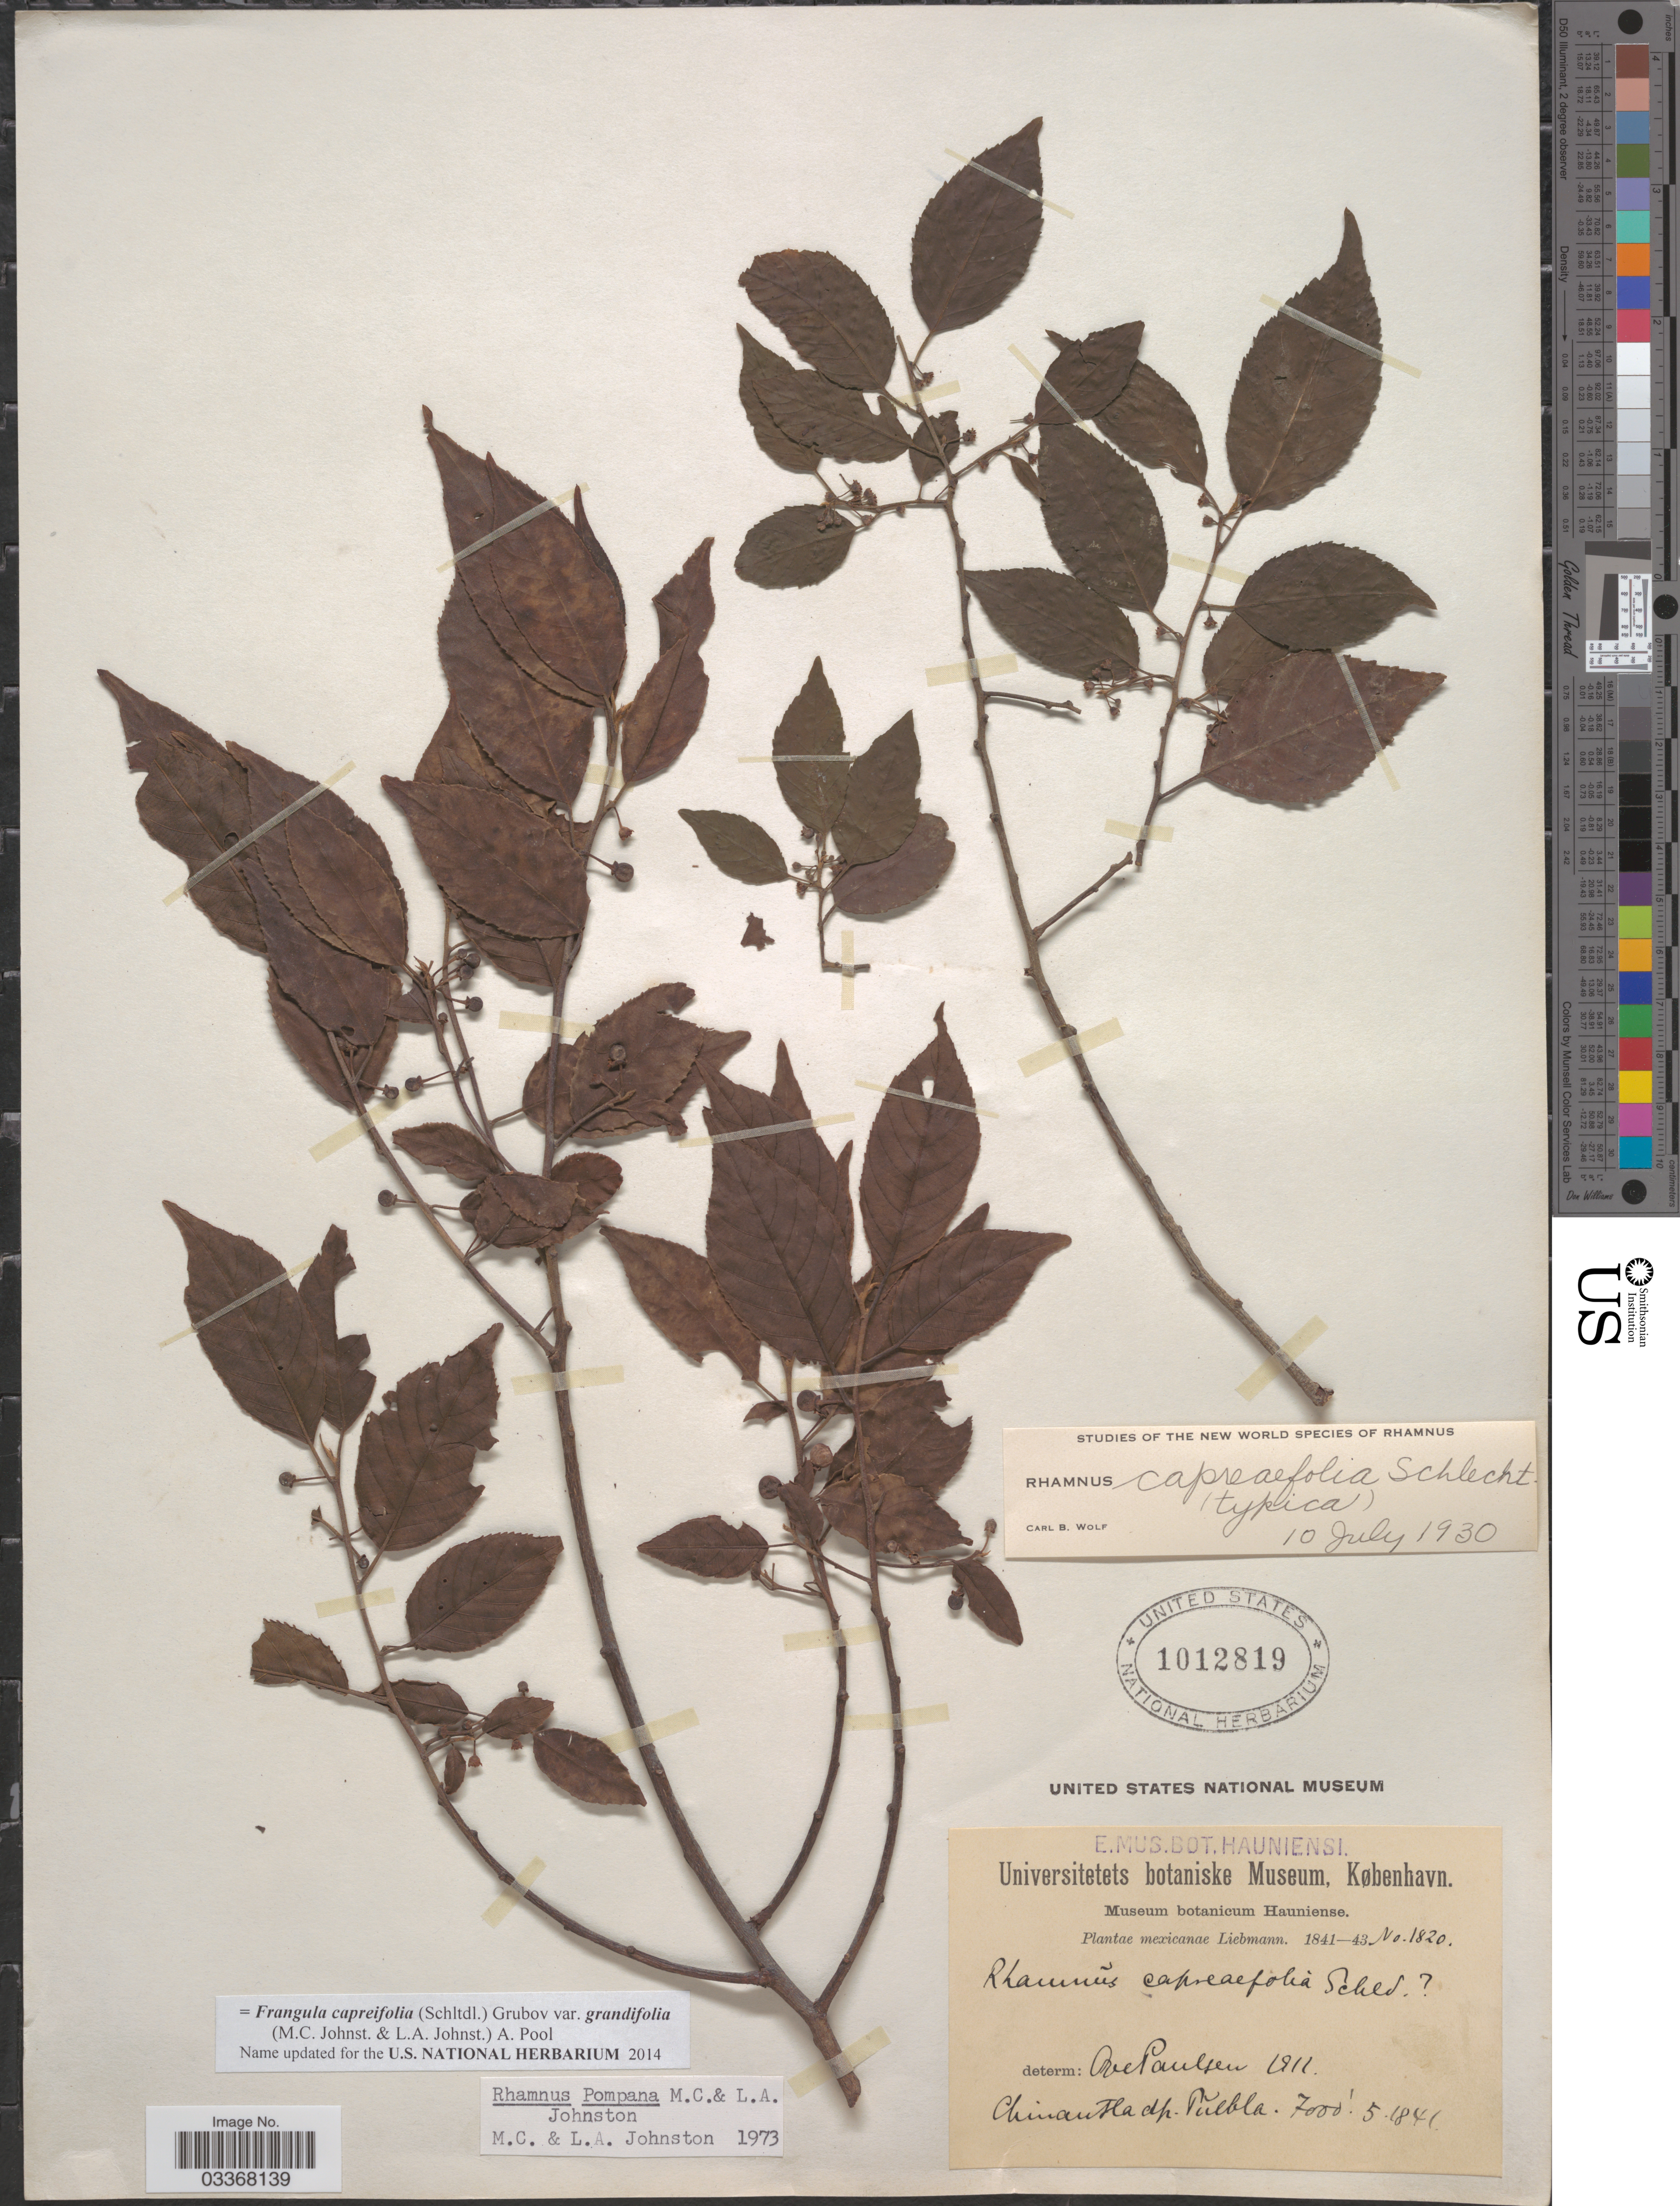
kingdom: Plantae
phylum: Tracheophyta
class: Magnoliopsida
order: Rosales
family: Rhamnaceae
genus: Frangula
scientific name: Frangula capreifolia var. grandifolia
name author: (M.C. Johnst. & L.A. Johnst.) A. Pool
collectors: Liebmann, --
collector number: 1820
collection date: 1841-05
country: Mexico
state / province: Puebla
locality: Chinantla dp. Puebla.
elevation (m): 2134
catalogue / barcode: US 1012819